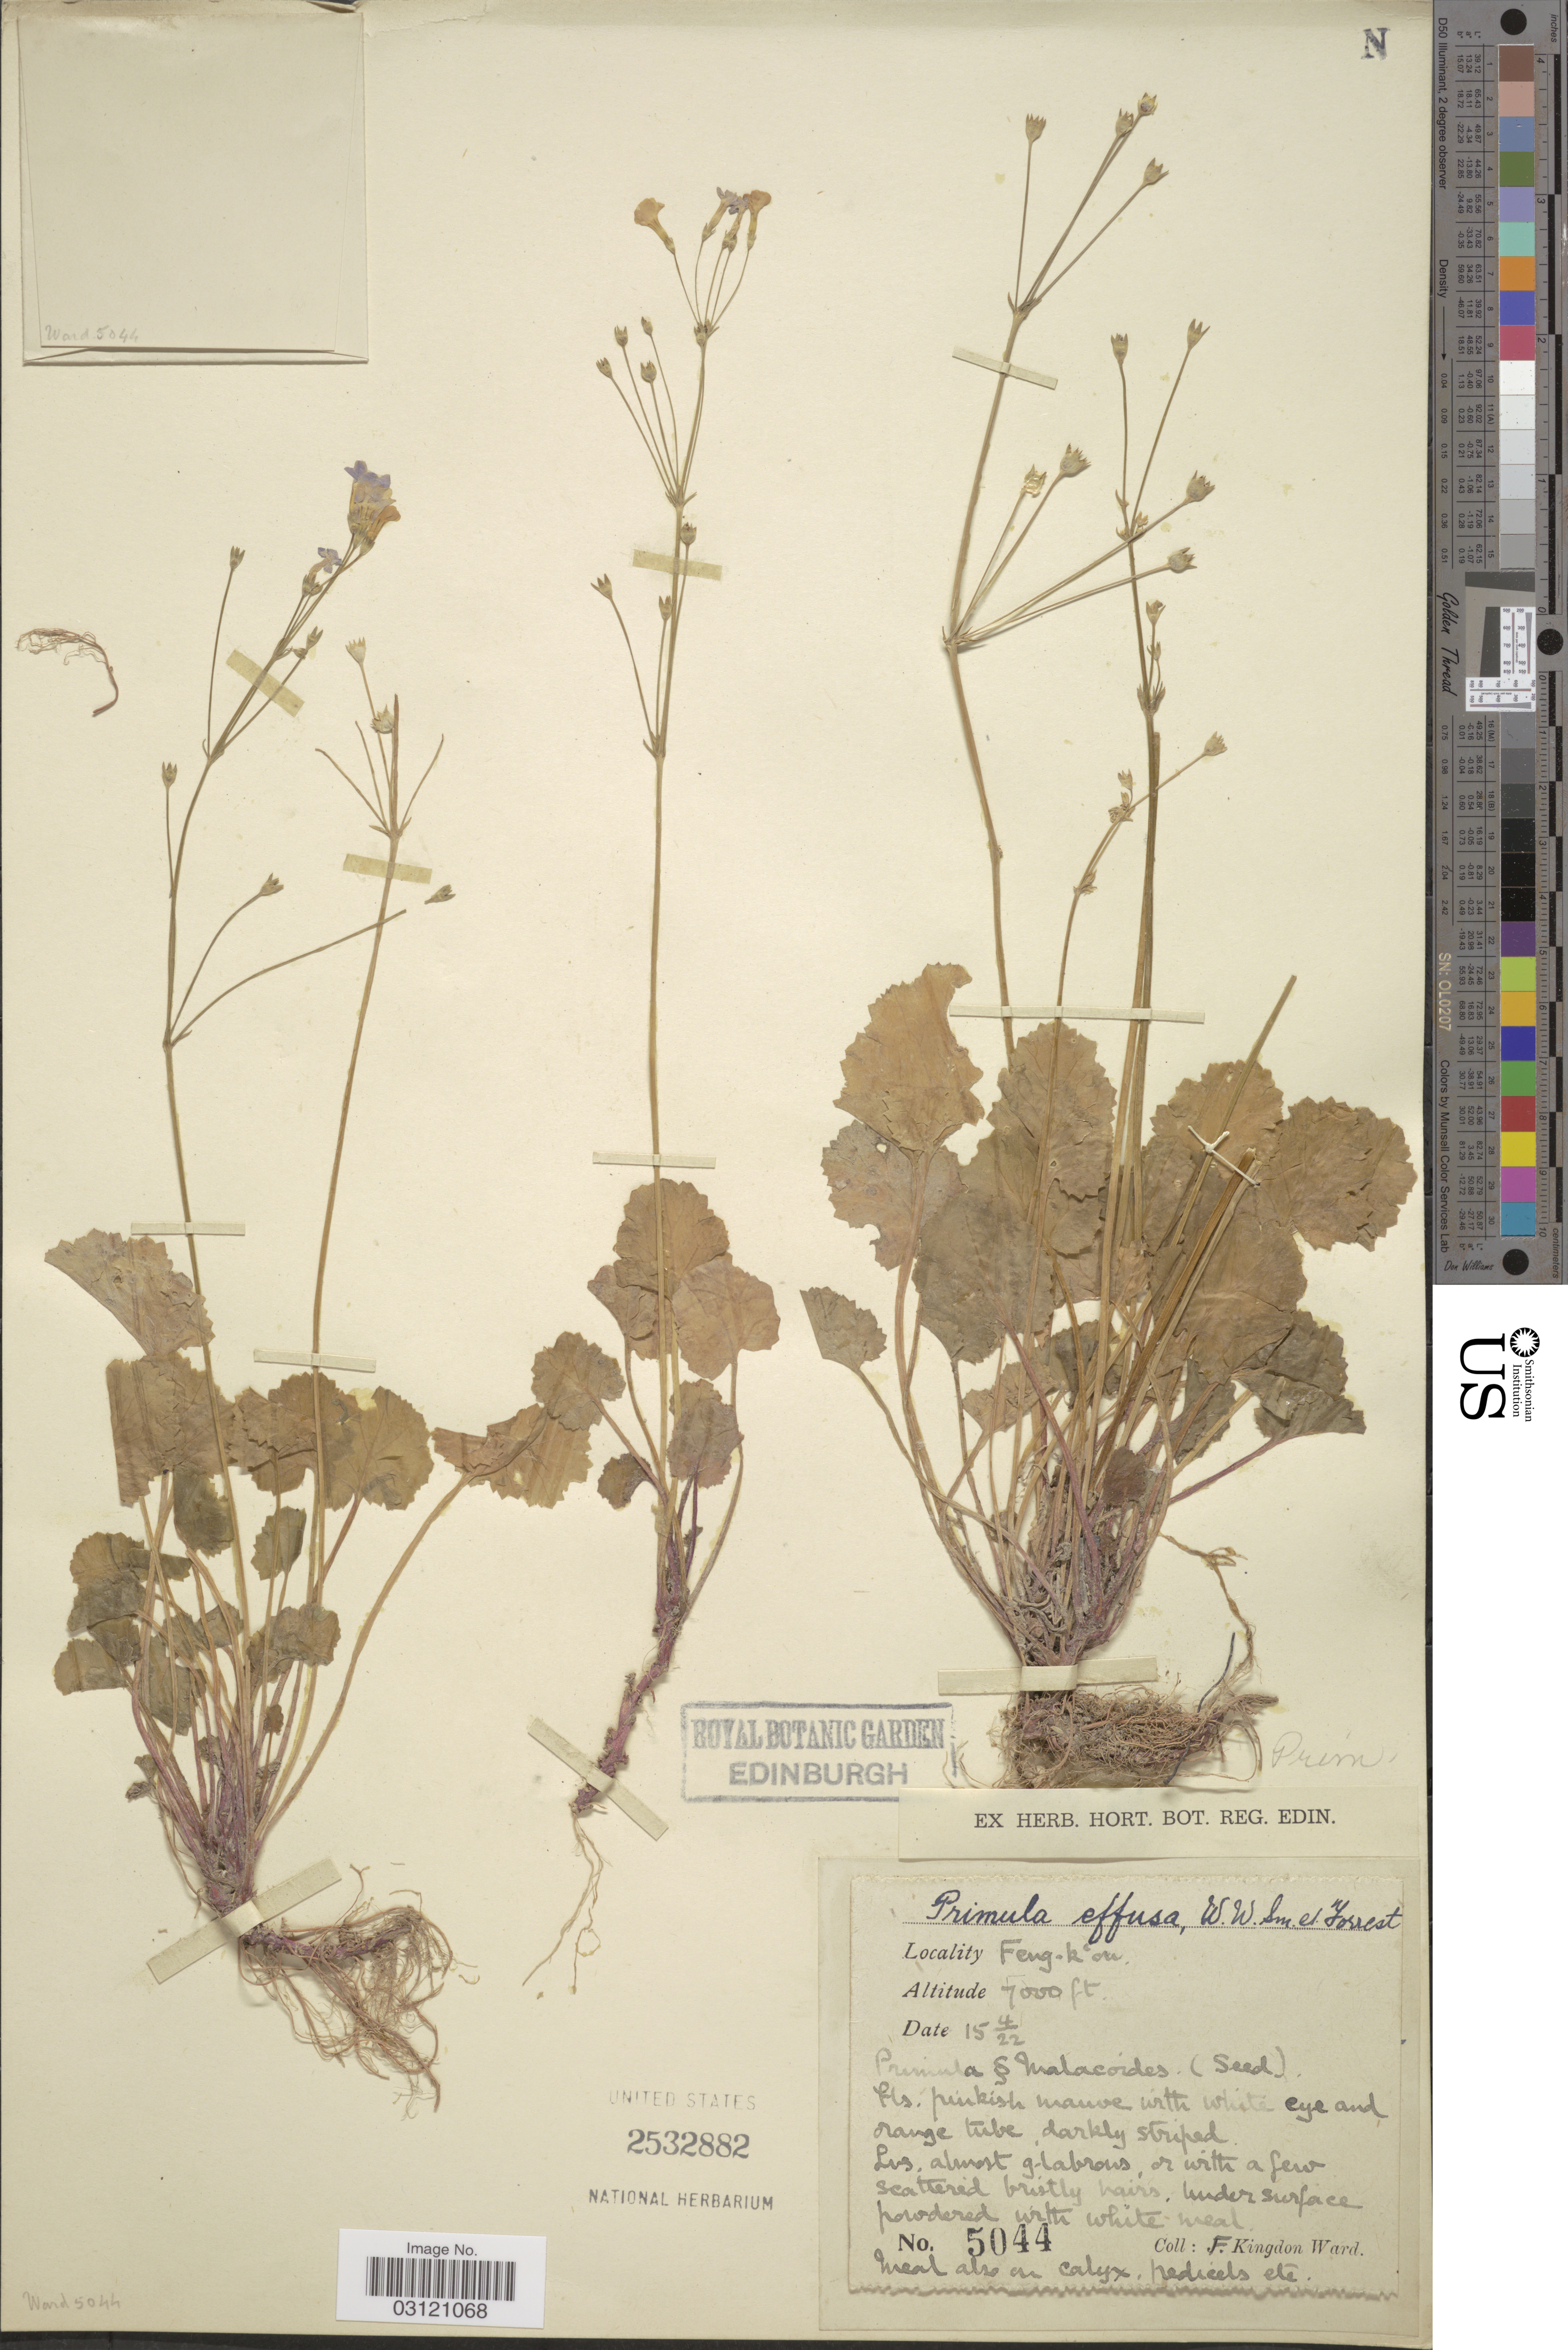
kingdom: Plantae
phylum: Tracheophyta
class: Magnoliopsida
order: Ericales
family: Primulaceae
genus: Primula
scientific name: Primula effusa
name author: W.W. Sm. & Forrest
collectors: F. Kingdon Ward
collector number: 5044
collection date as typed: Transcribed d/m/y: 15/4/22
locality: Feng-k'ou.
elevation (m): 2134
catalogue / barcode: US 2532882